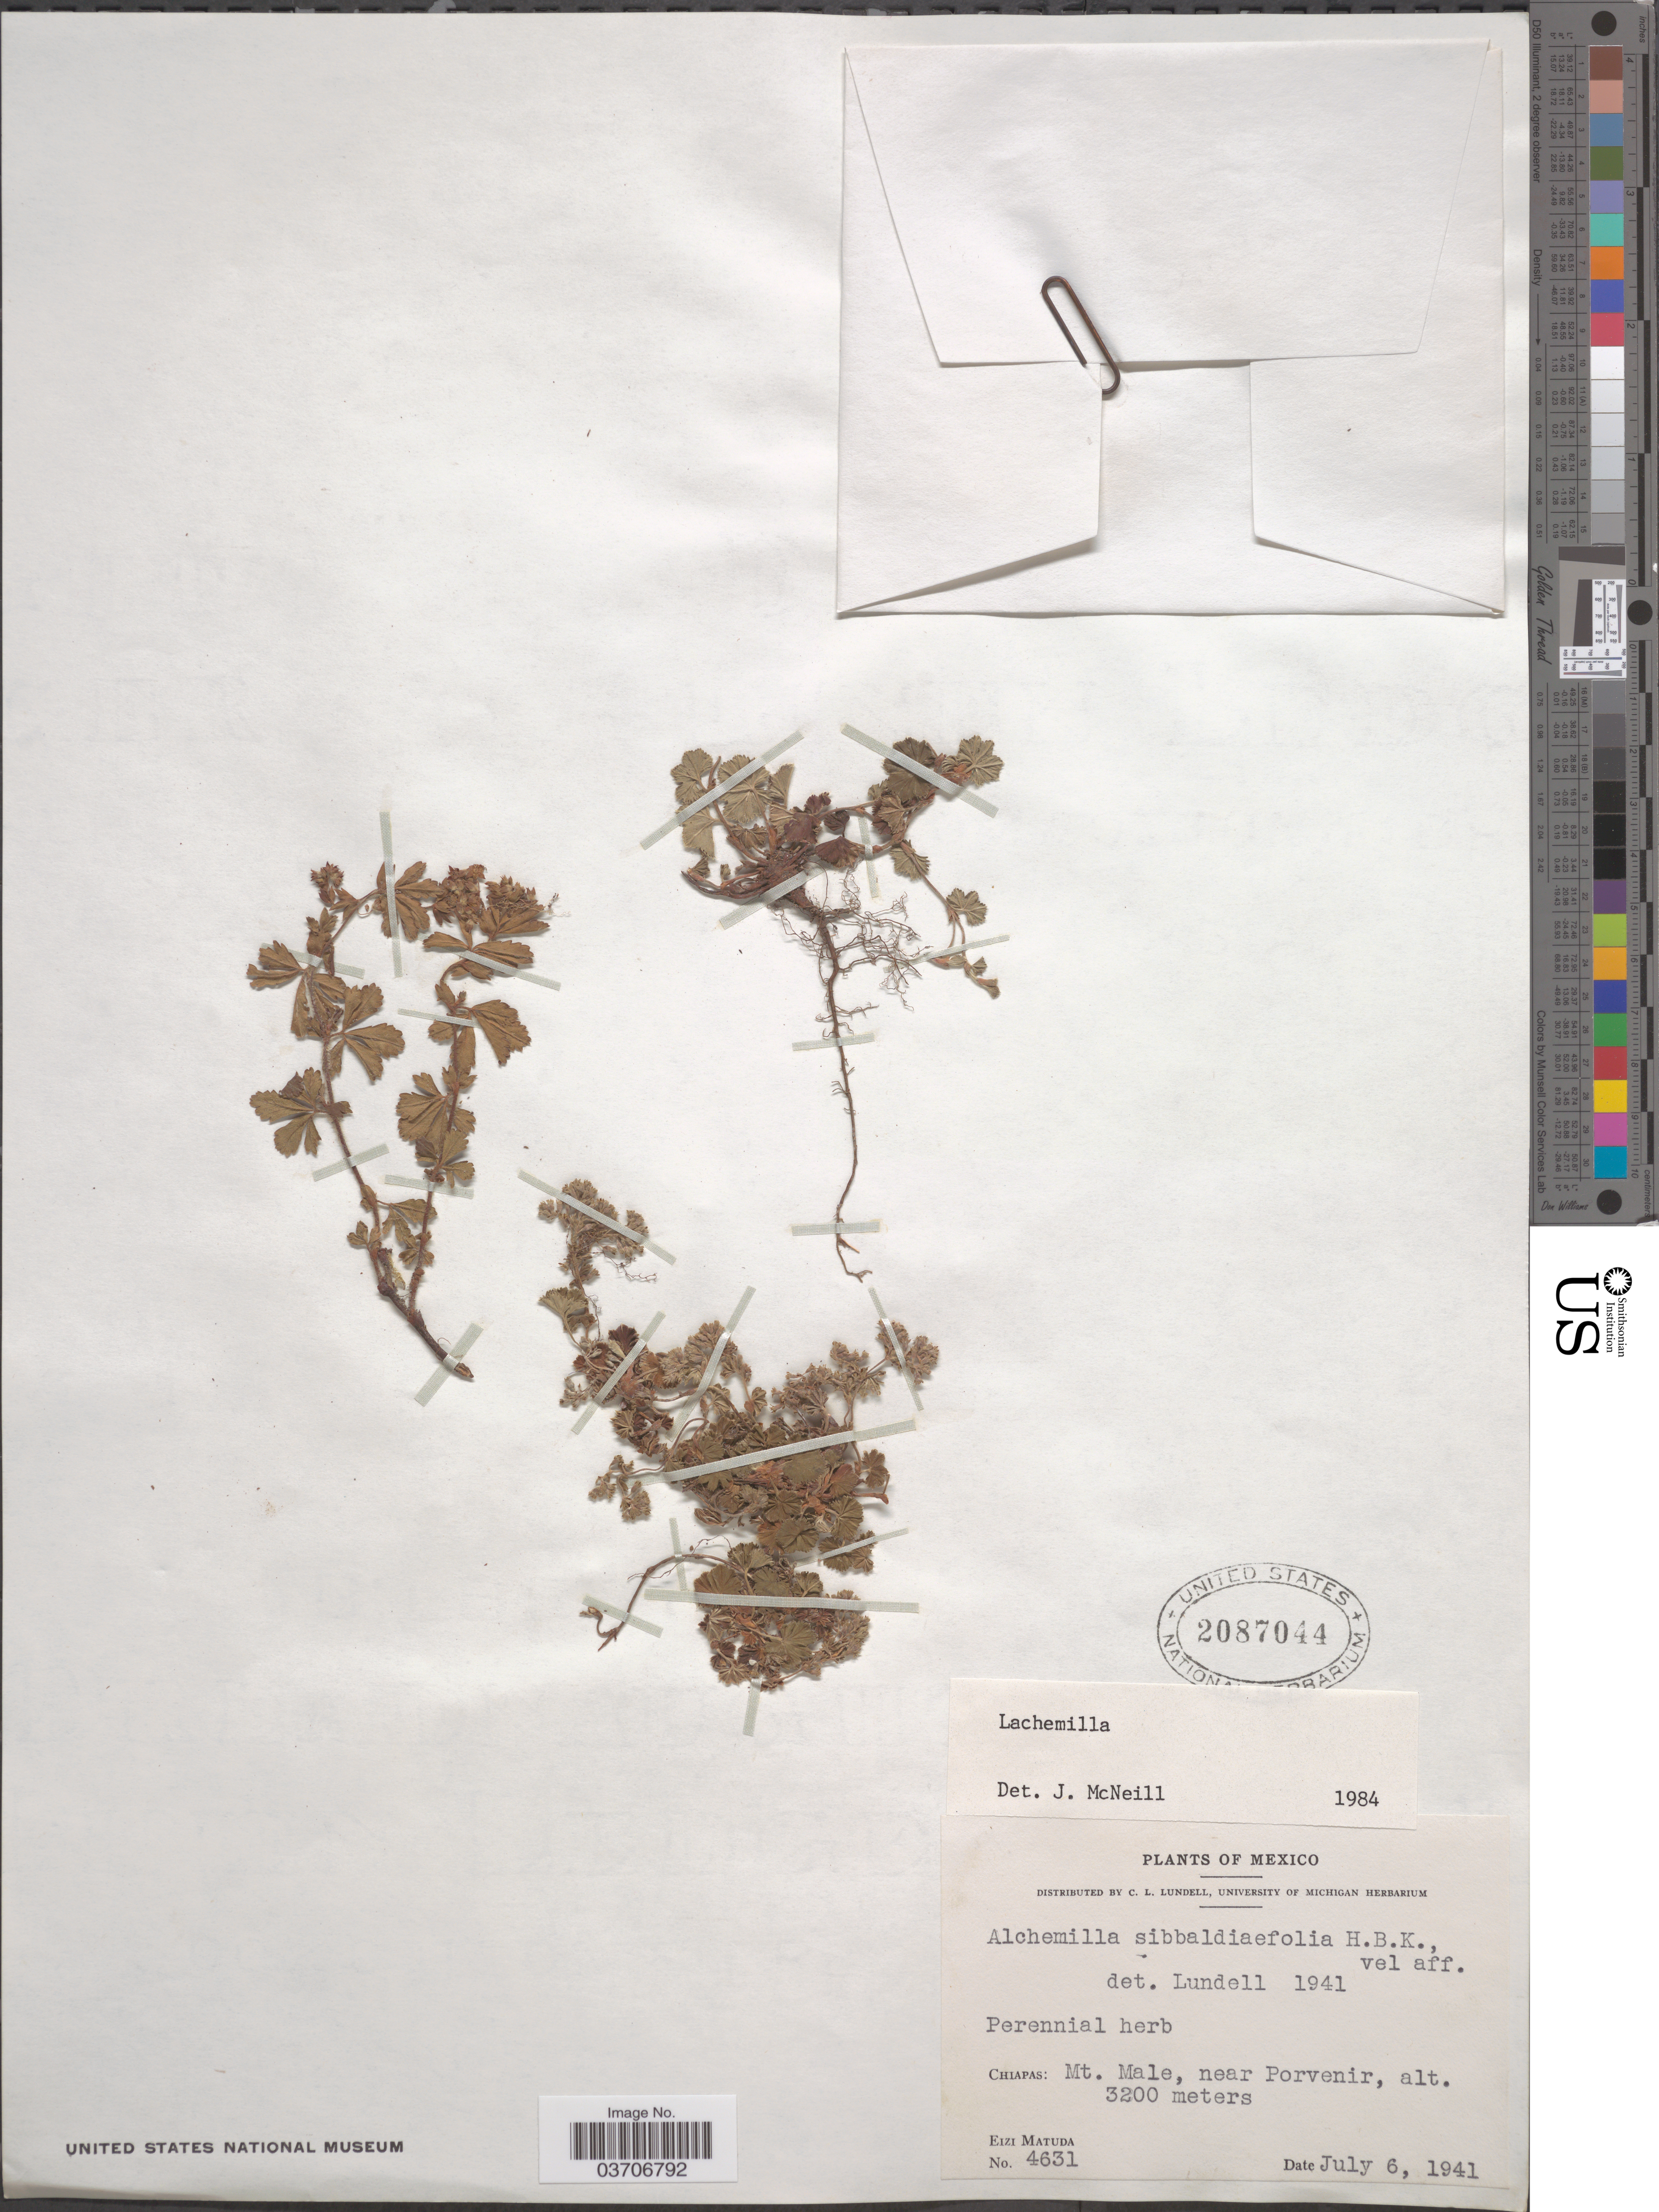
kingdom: Plantae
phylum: Tracheophyta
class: Magnoliopsida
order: Rosales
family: Rosaceae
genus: Lachemilla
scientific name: Lachemilla sp.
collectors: E. Matuda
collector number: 4631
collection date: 1941-07-06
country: Mexico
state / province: Chiapas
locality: Mt. Male, near Porvenir.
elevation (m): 3200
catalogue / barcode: US 2087044